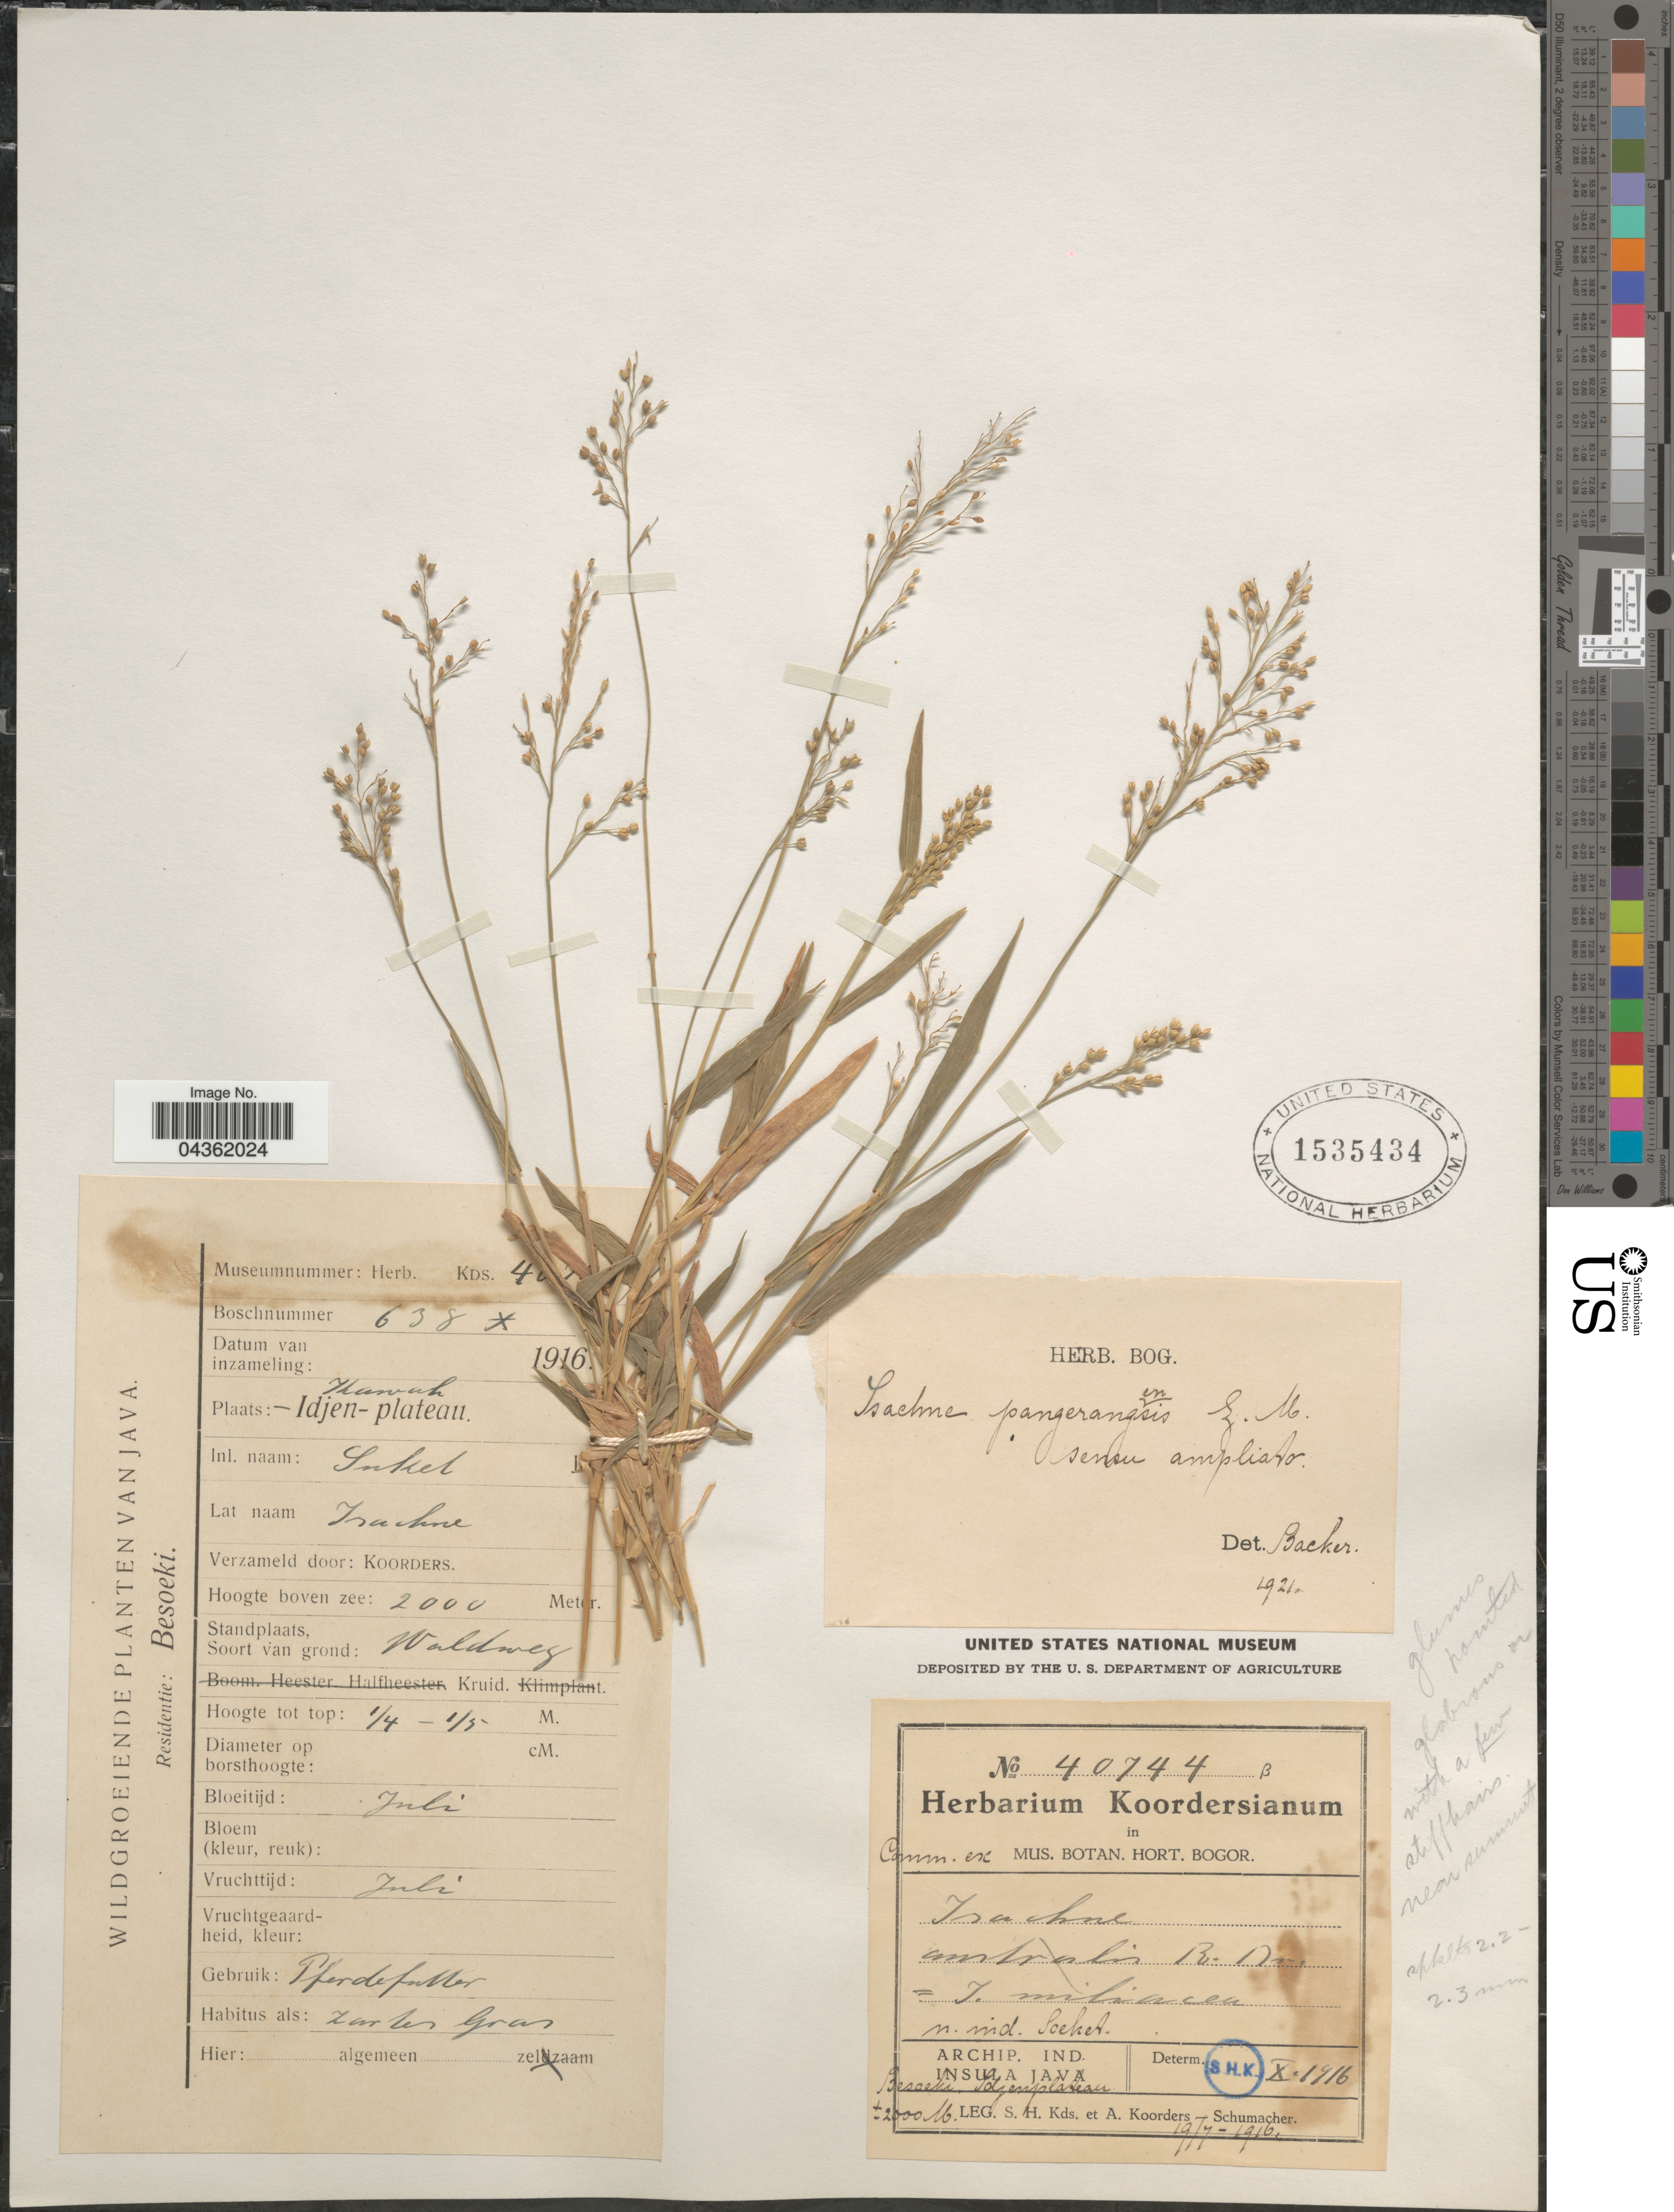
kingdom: Plantae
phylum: Tracheophyta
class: Liliopsida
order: Poales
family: Poaceae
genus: Isachne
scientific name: Isachne schmidtii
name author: Hack.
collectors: S. H. Koorders & A. Koorders-Schumacher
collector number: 40744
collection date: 1916-10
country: Indonesia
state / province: Java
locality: Archip. Ind. Insula Java. N. ind. Soeket. Besoeki Idjenplateau.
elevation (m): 2000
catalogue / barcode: US 1535434